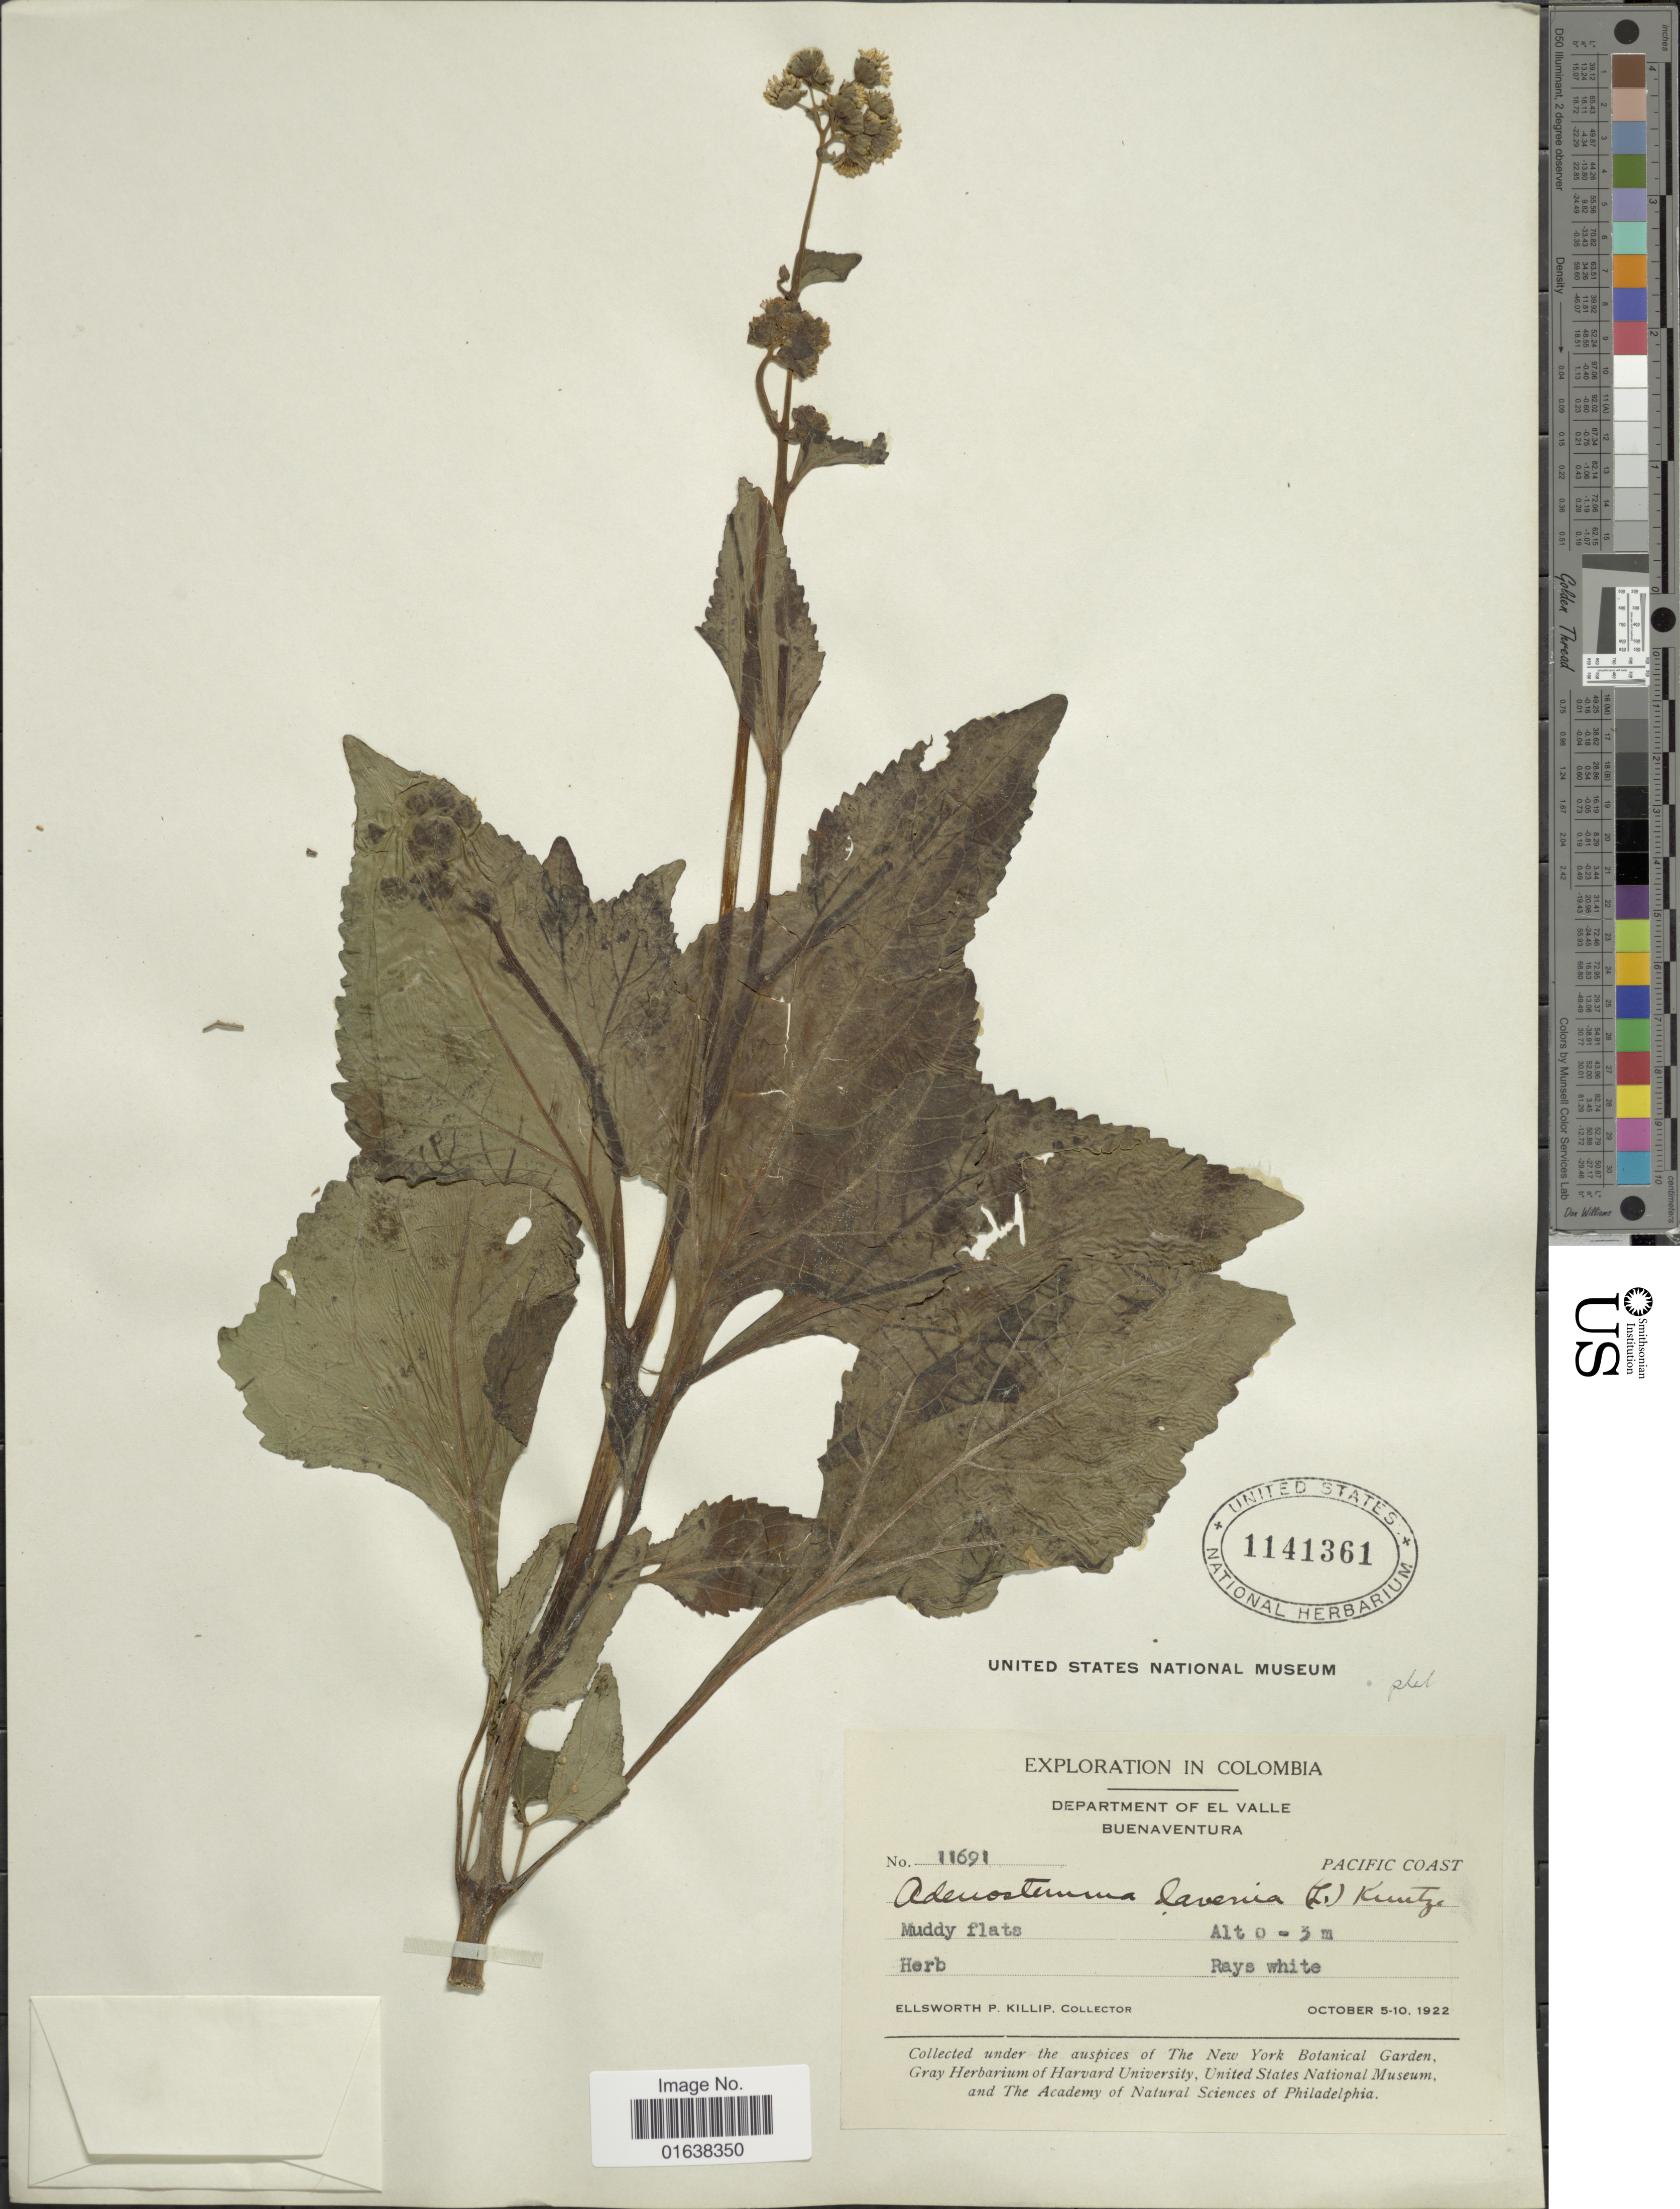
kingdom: Plantae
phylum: Tracheophyta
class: Magnoliopsida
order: Asterales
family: Asteraceae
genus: Adenostemma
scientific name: Adenostemma platyphyllum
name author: Cass.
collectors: E. P. Killip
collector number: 11691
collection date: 1922-10-05/1922-10-10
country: Colombia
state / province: Valle del Cauca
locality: Colombia. Department of El Valle. Buenaventura. Muddy flats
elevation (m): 0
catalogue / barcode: US 1141361